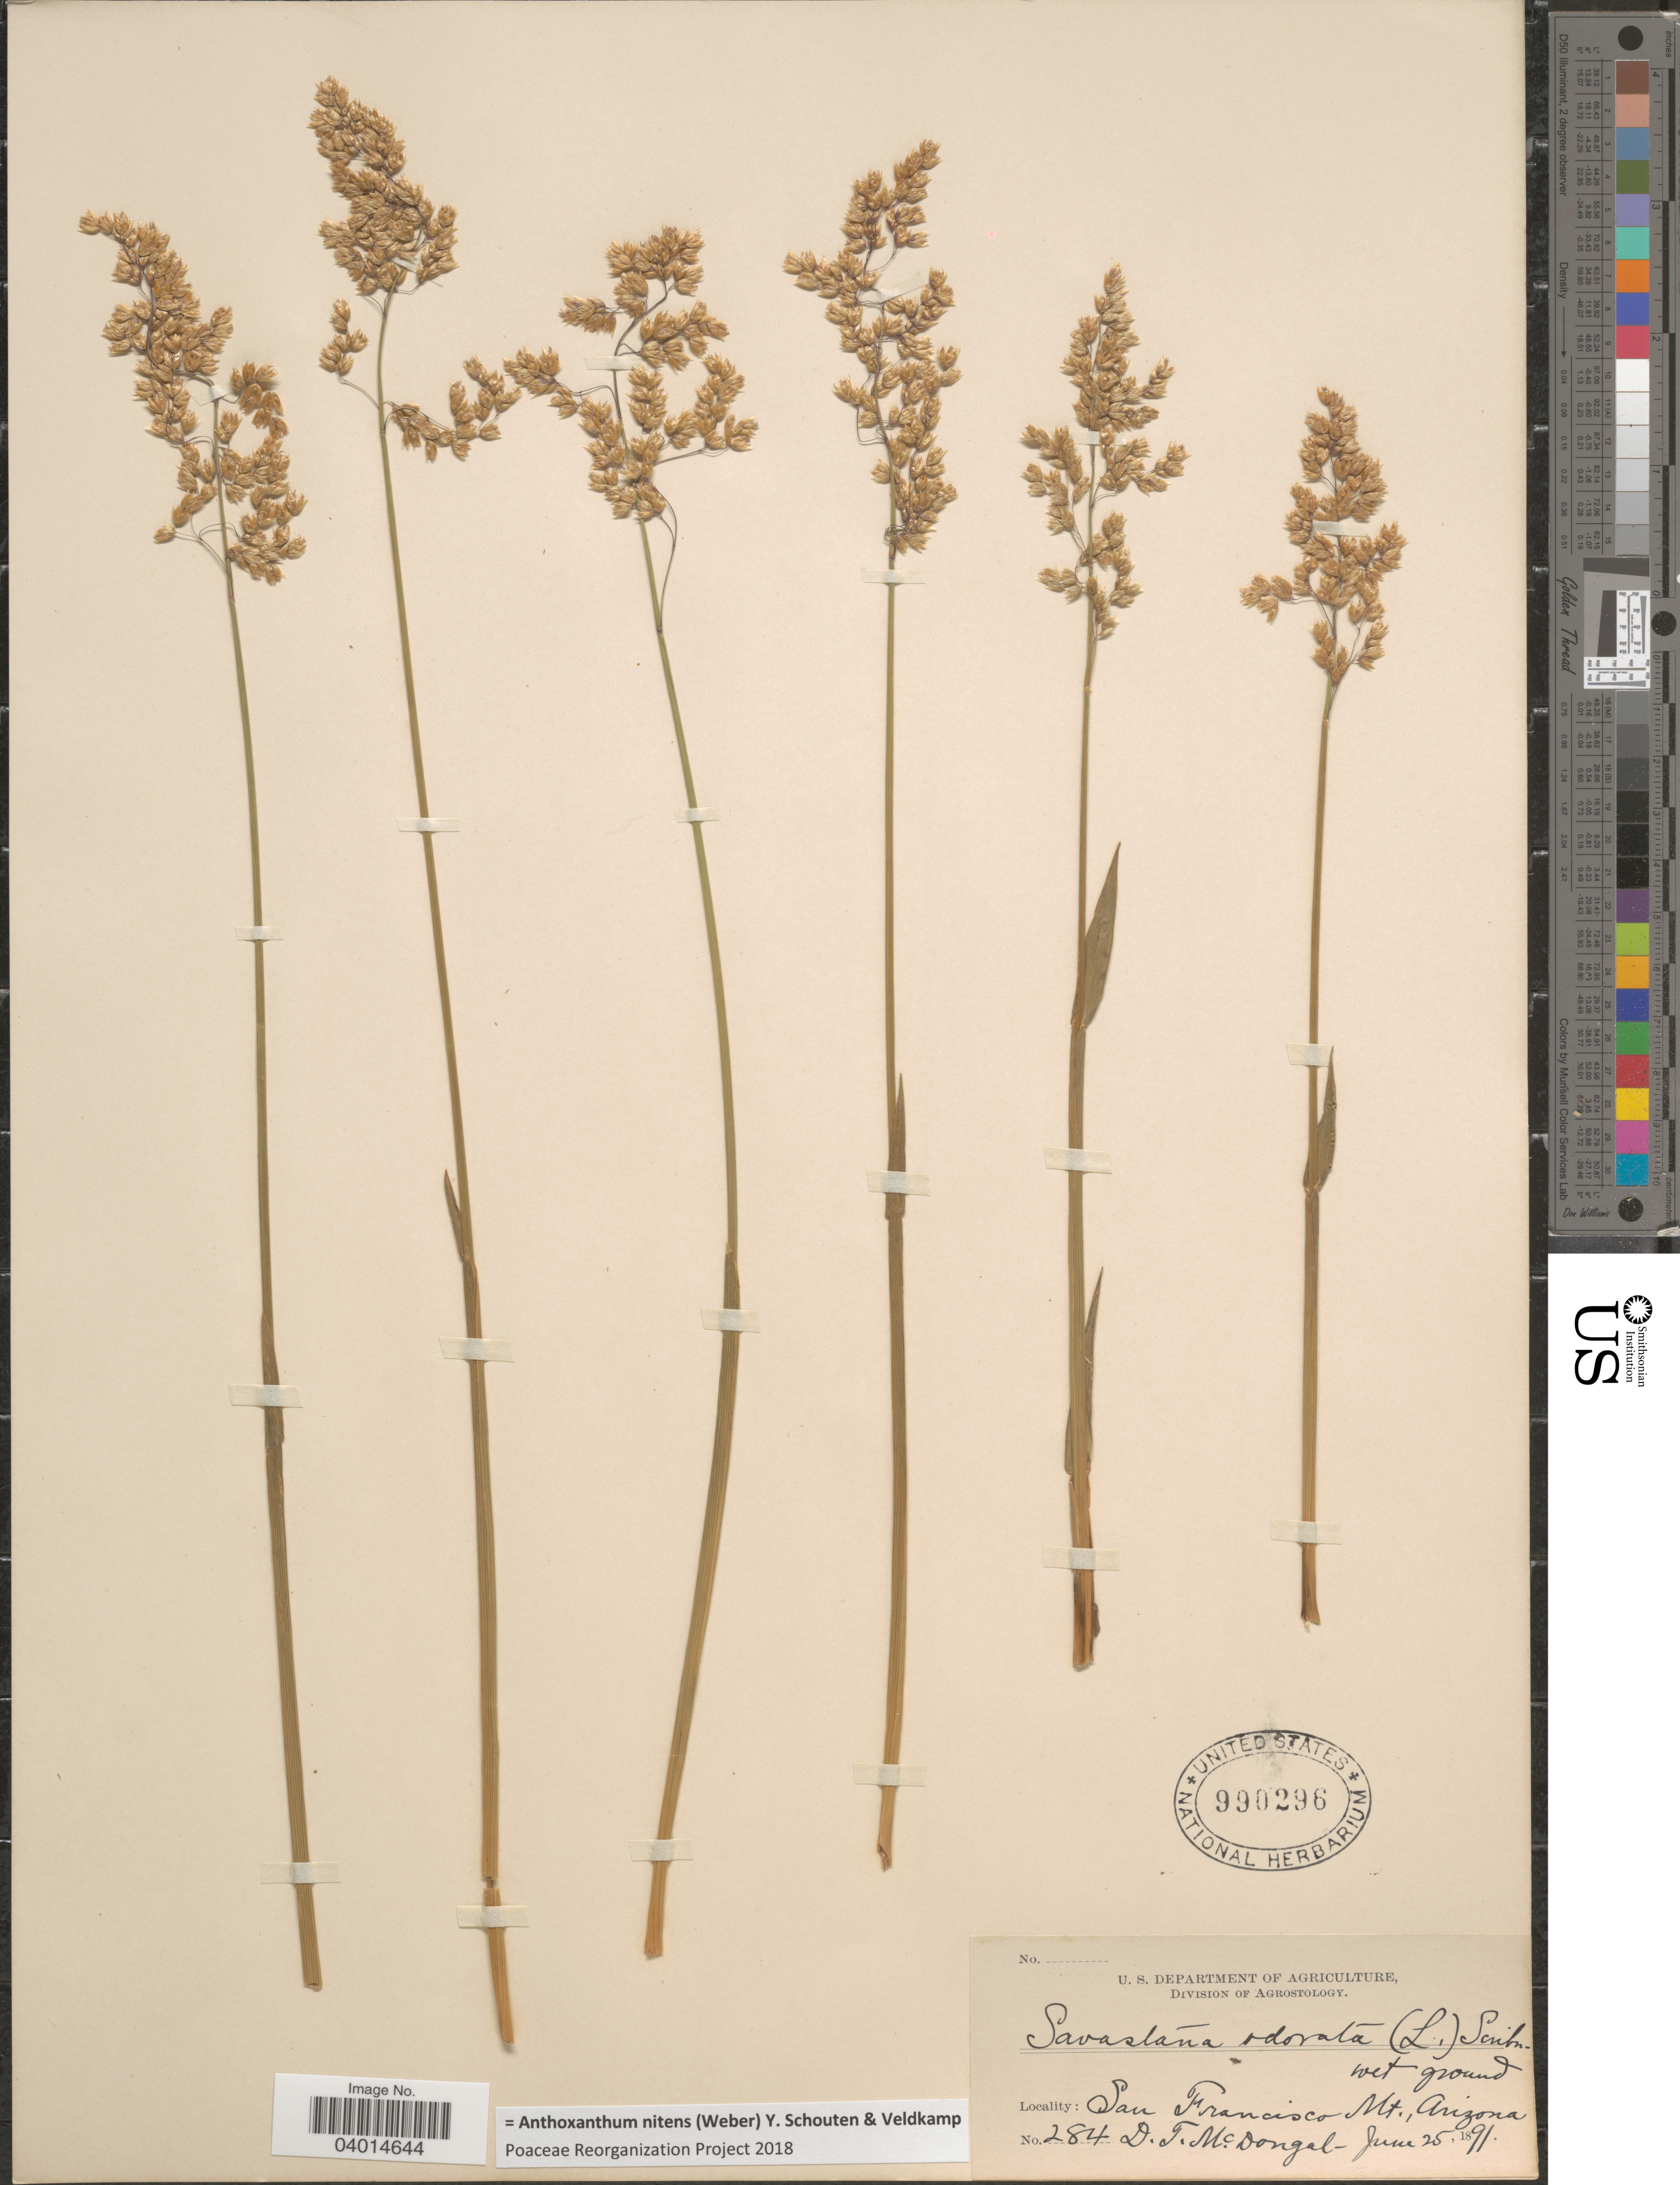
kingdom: Plantae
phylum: Tracheophyta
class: Liliopsida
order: Poales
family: Poaceae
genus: Anthoxanthum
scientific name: Anthoxanthum nitens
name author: (G.H. Weber) R.T.A. Schouten & Veldkamp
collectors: D. T. MacDougal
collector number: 284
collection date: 1891-06-25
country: United States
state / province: Arizona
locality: San Francisco Mt.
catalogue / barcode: US 990296